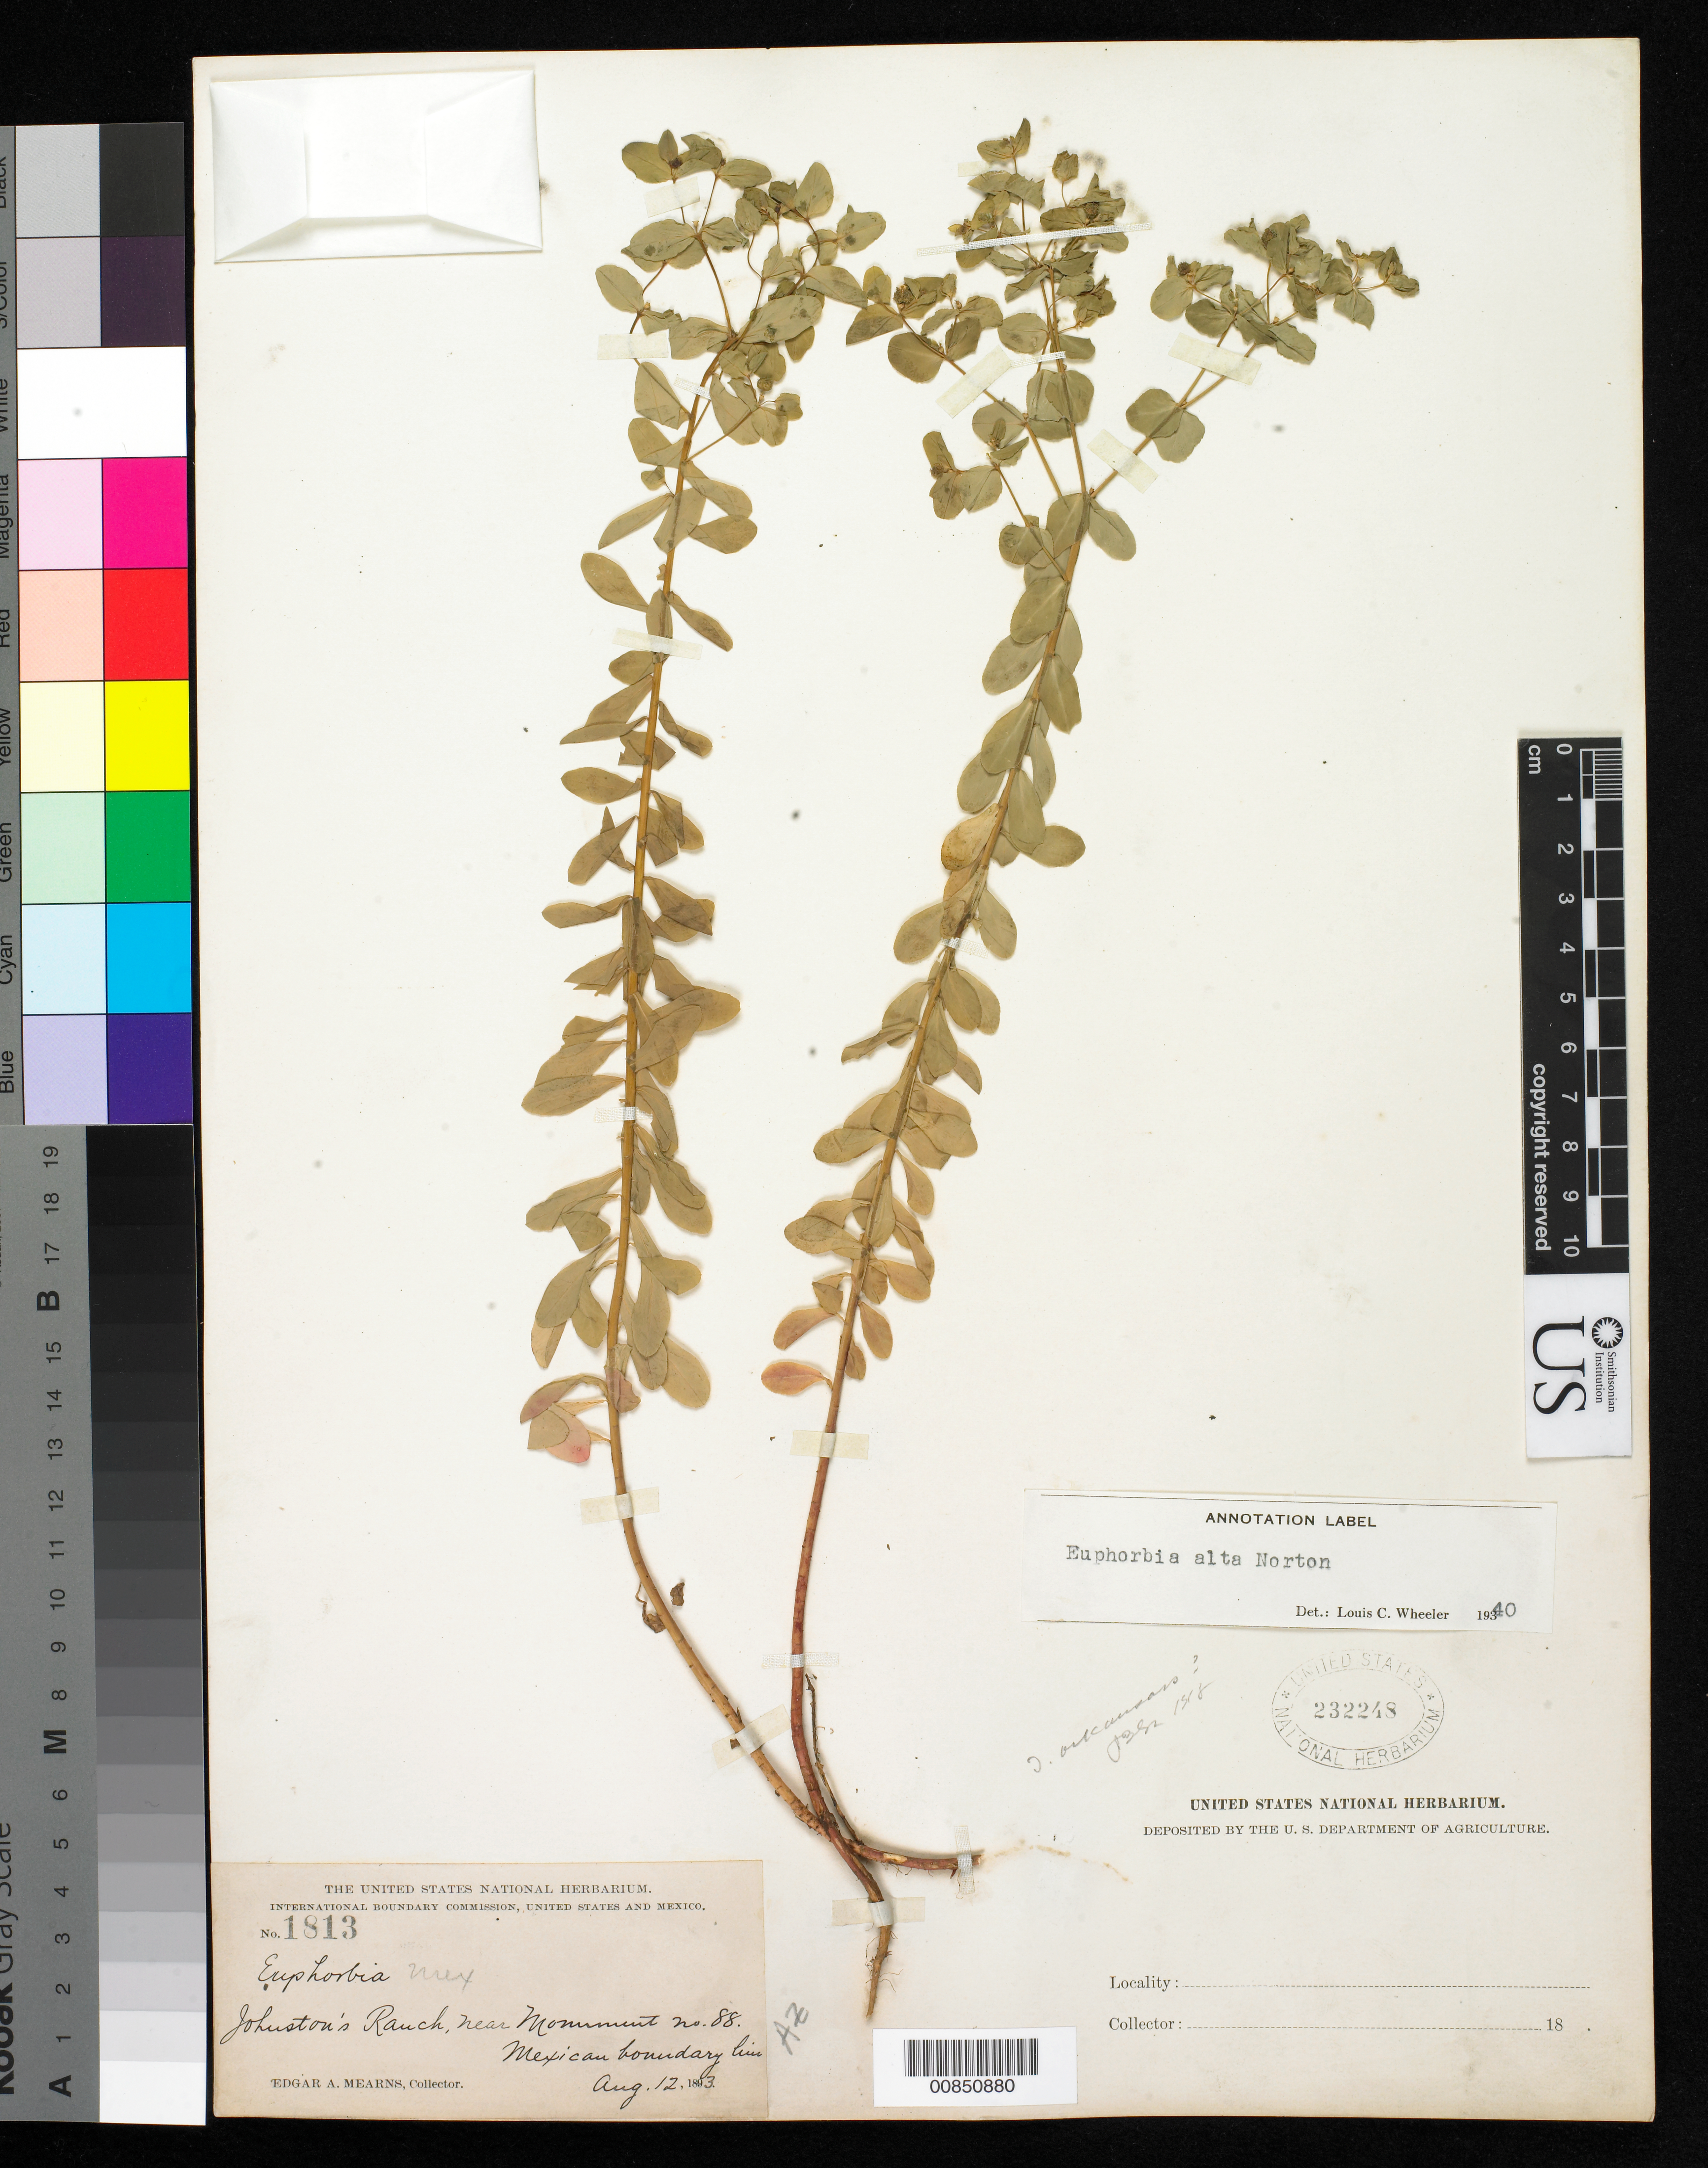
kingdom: Plantae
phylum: Tracheophyta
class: Magnoliopsida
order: Malpighiales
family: Euphorbiaceae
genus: Euphorbia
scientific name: Euphorbia alta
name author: Norton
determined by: Wheeler, J. L.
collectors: E. A. Mearns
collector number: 1813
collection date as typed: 12 Aug 1893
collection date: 1893-08-12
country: United States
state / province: Arizona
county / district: Cochise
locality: Johnston's Ranch, near monument no. 88. Mexican Boundary Line.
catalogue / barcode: US 232248